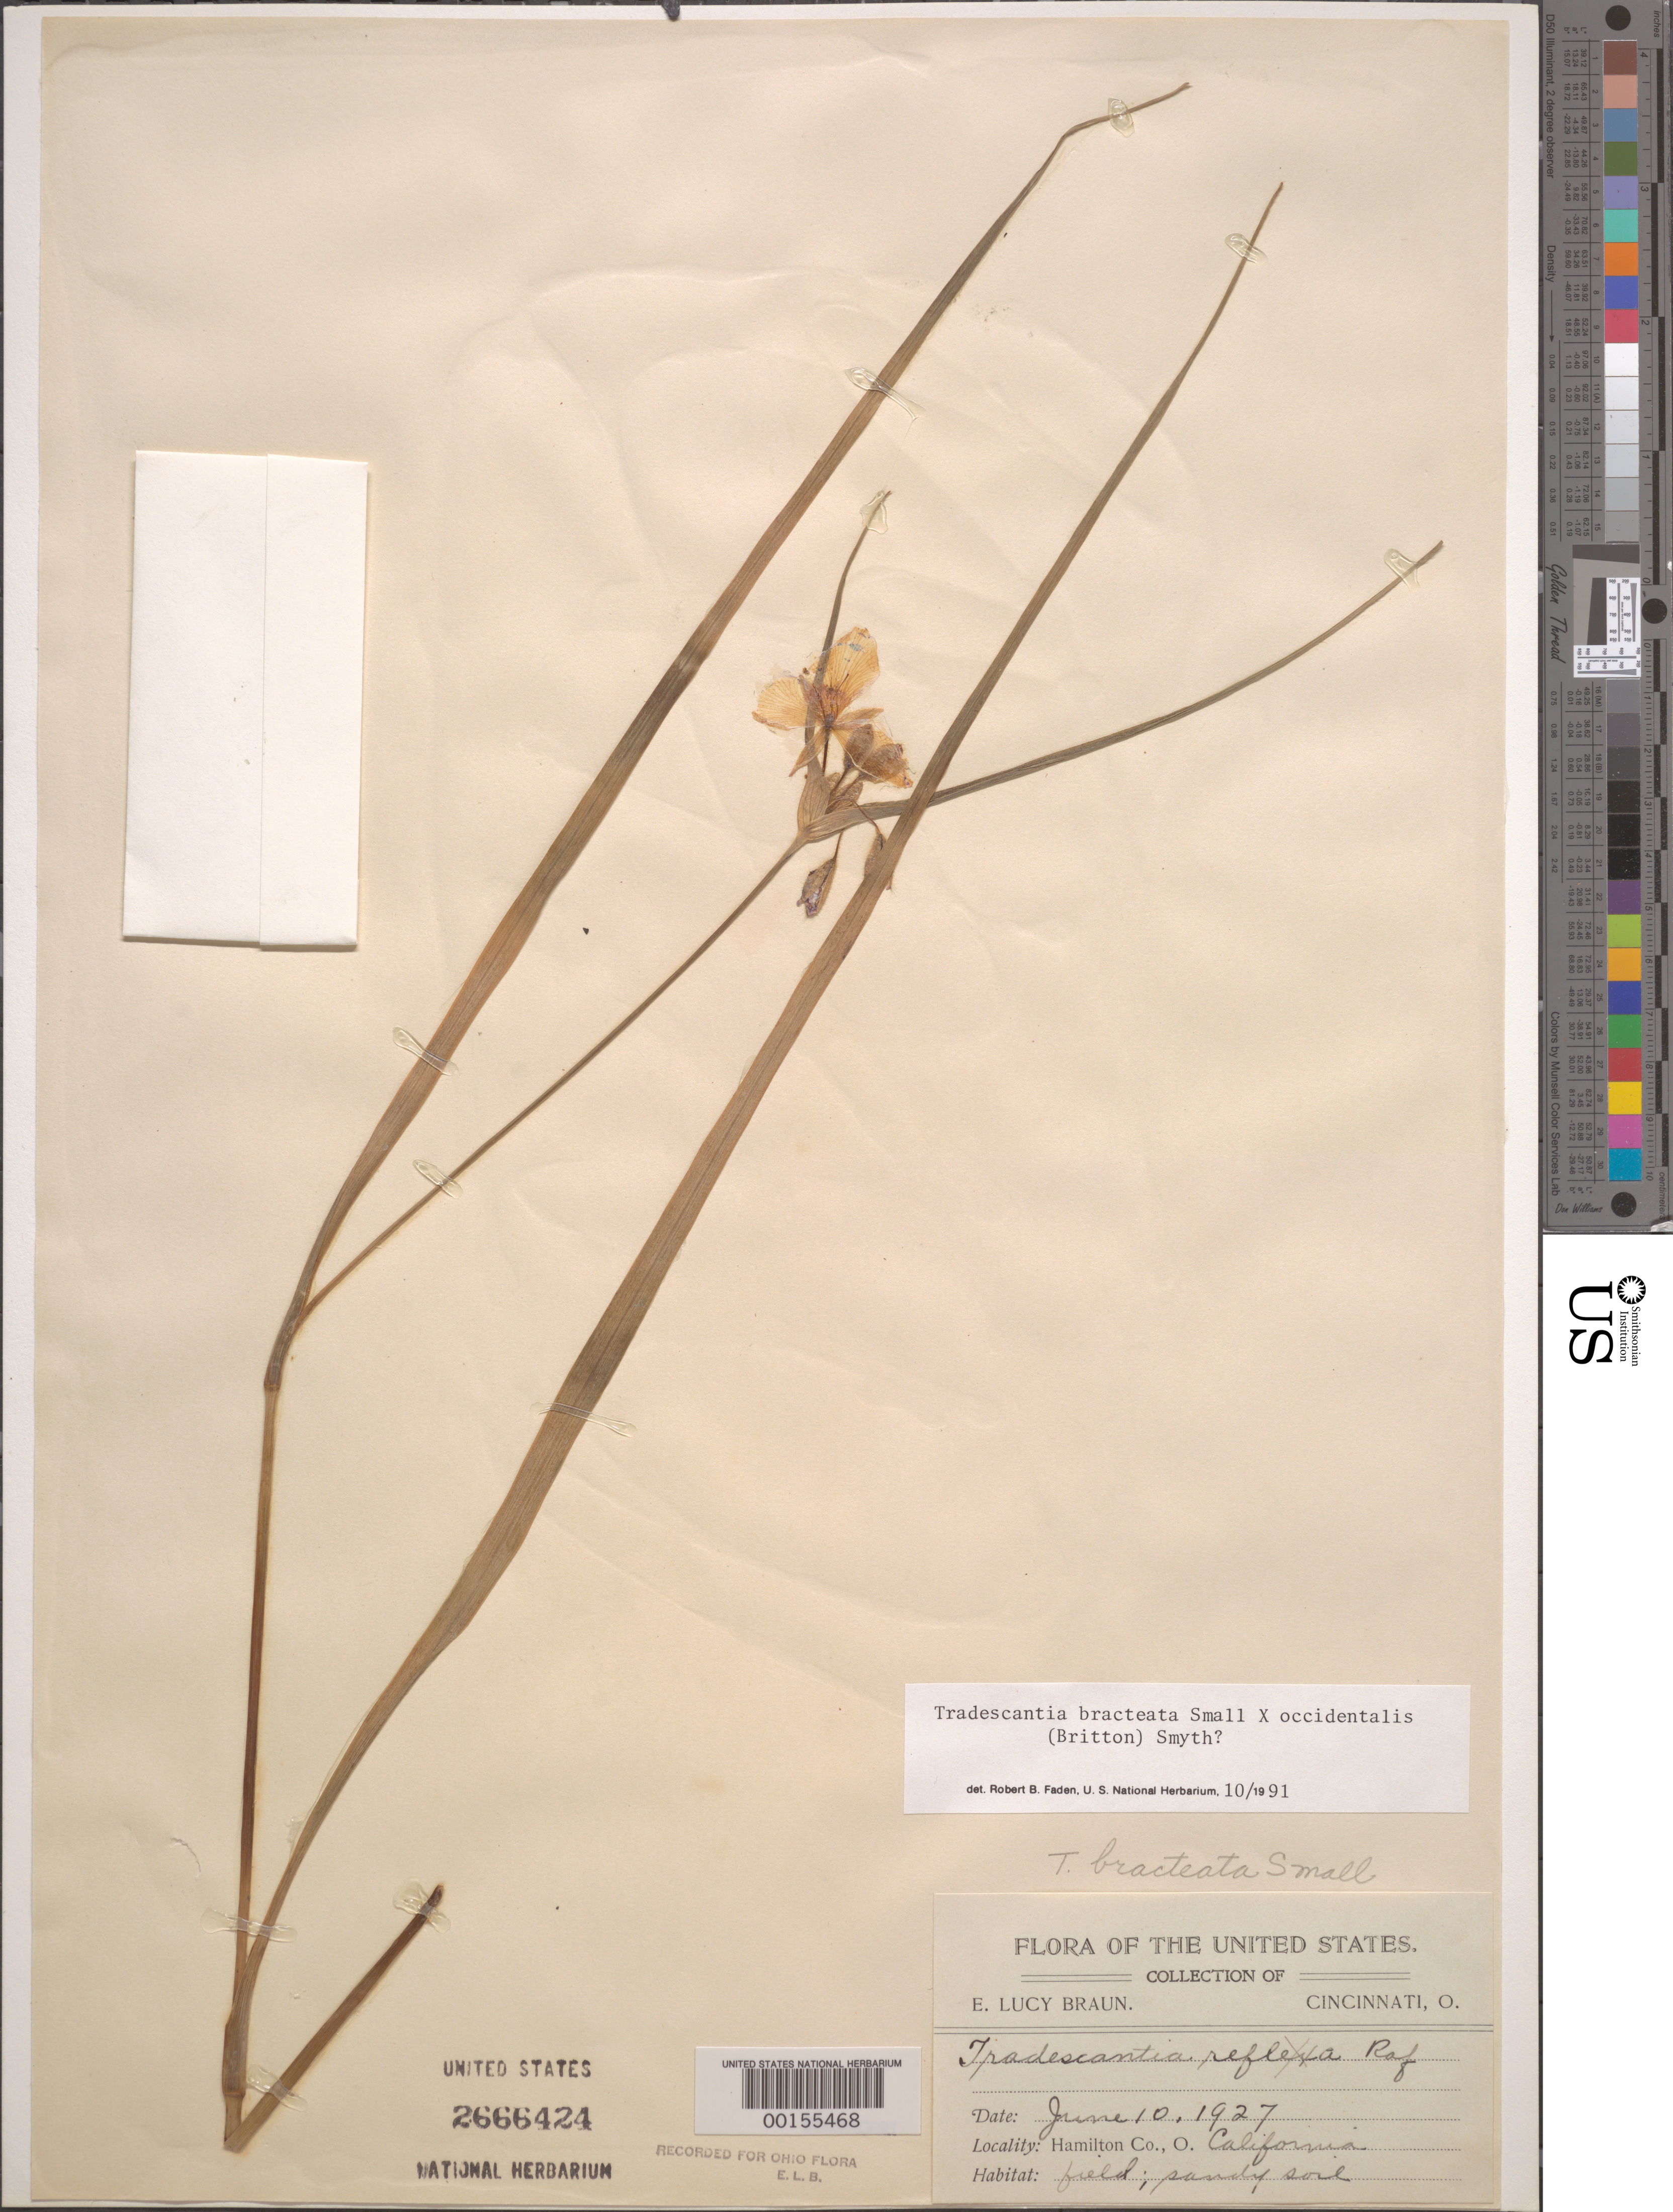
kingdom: Plantae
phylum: Tracheophyta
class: Liliopsida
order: Commelinales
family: Commelinaceae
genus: Tradescantia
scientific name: Tradescantia bracteata x T. occidentalis (Britton) Smyth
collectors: E. L. Braun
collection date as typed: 10 Jun 1927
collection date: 1927-06-10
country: United States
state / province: Ohio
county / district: Hamilton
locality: California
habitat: Sandy soil, field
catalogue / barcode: US 2666424